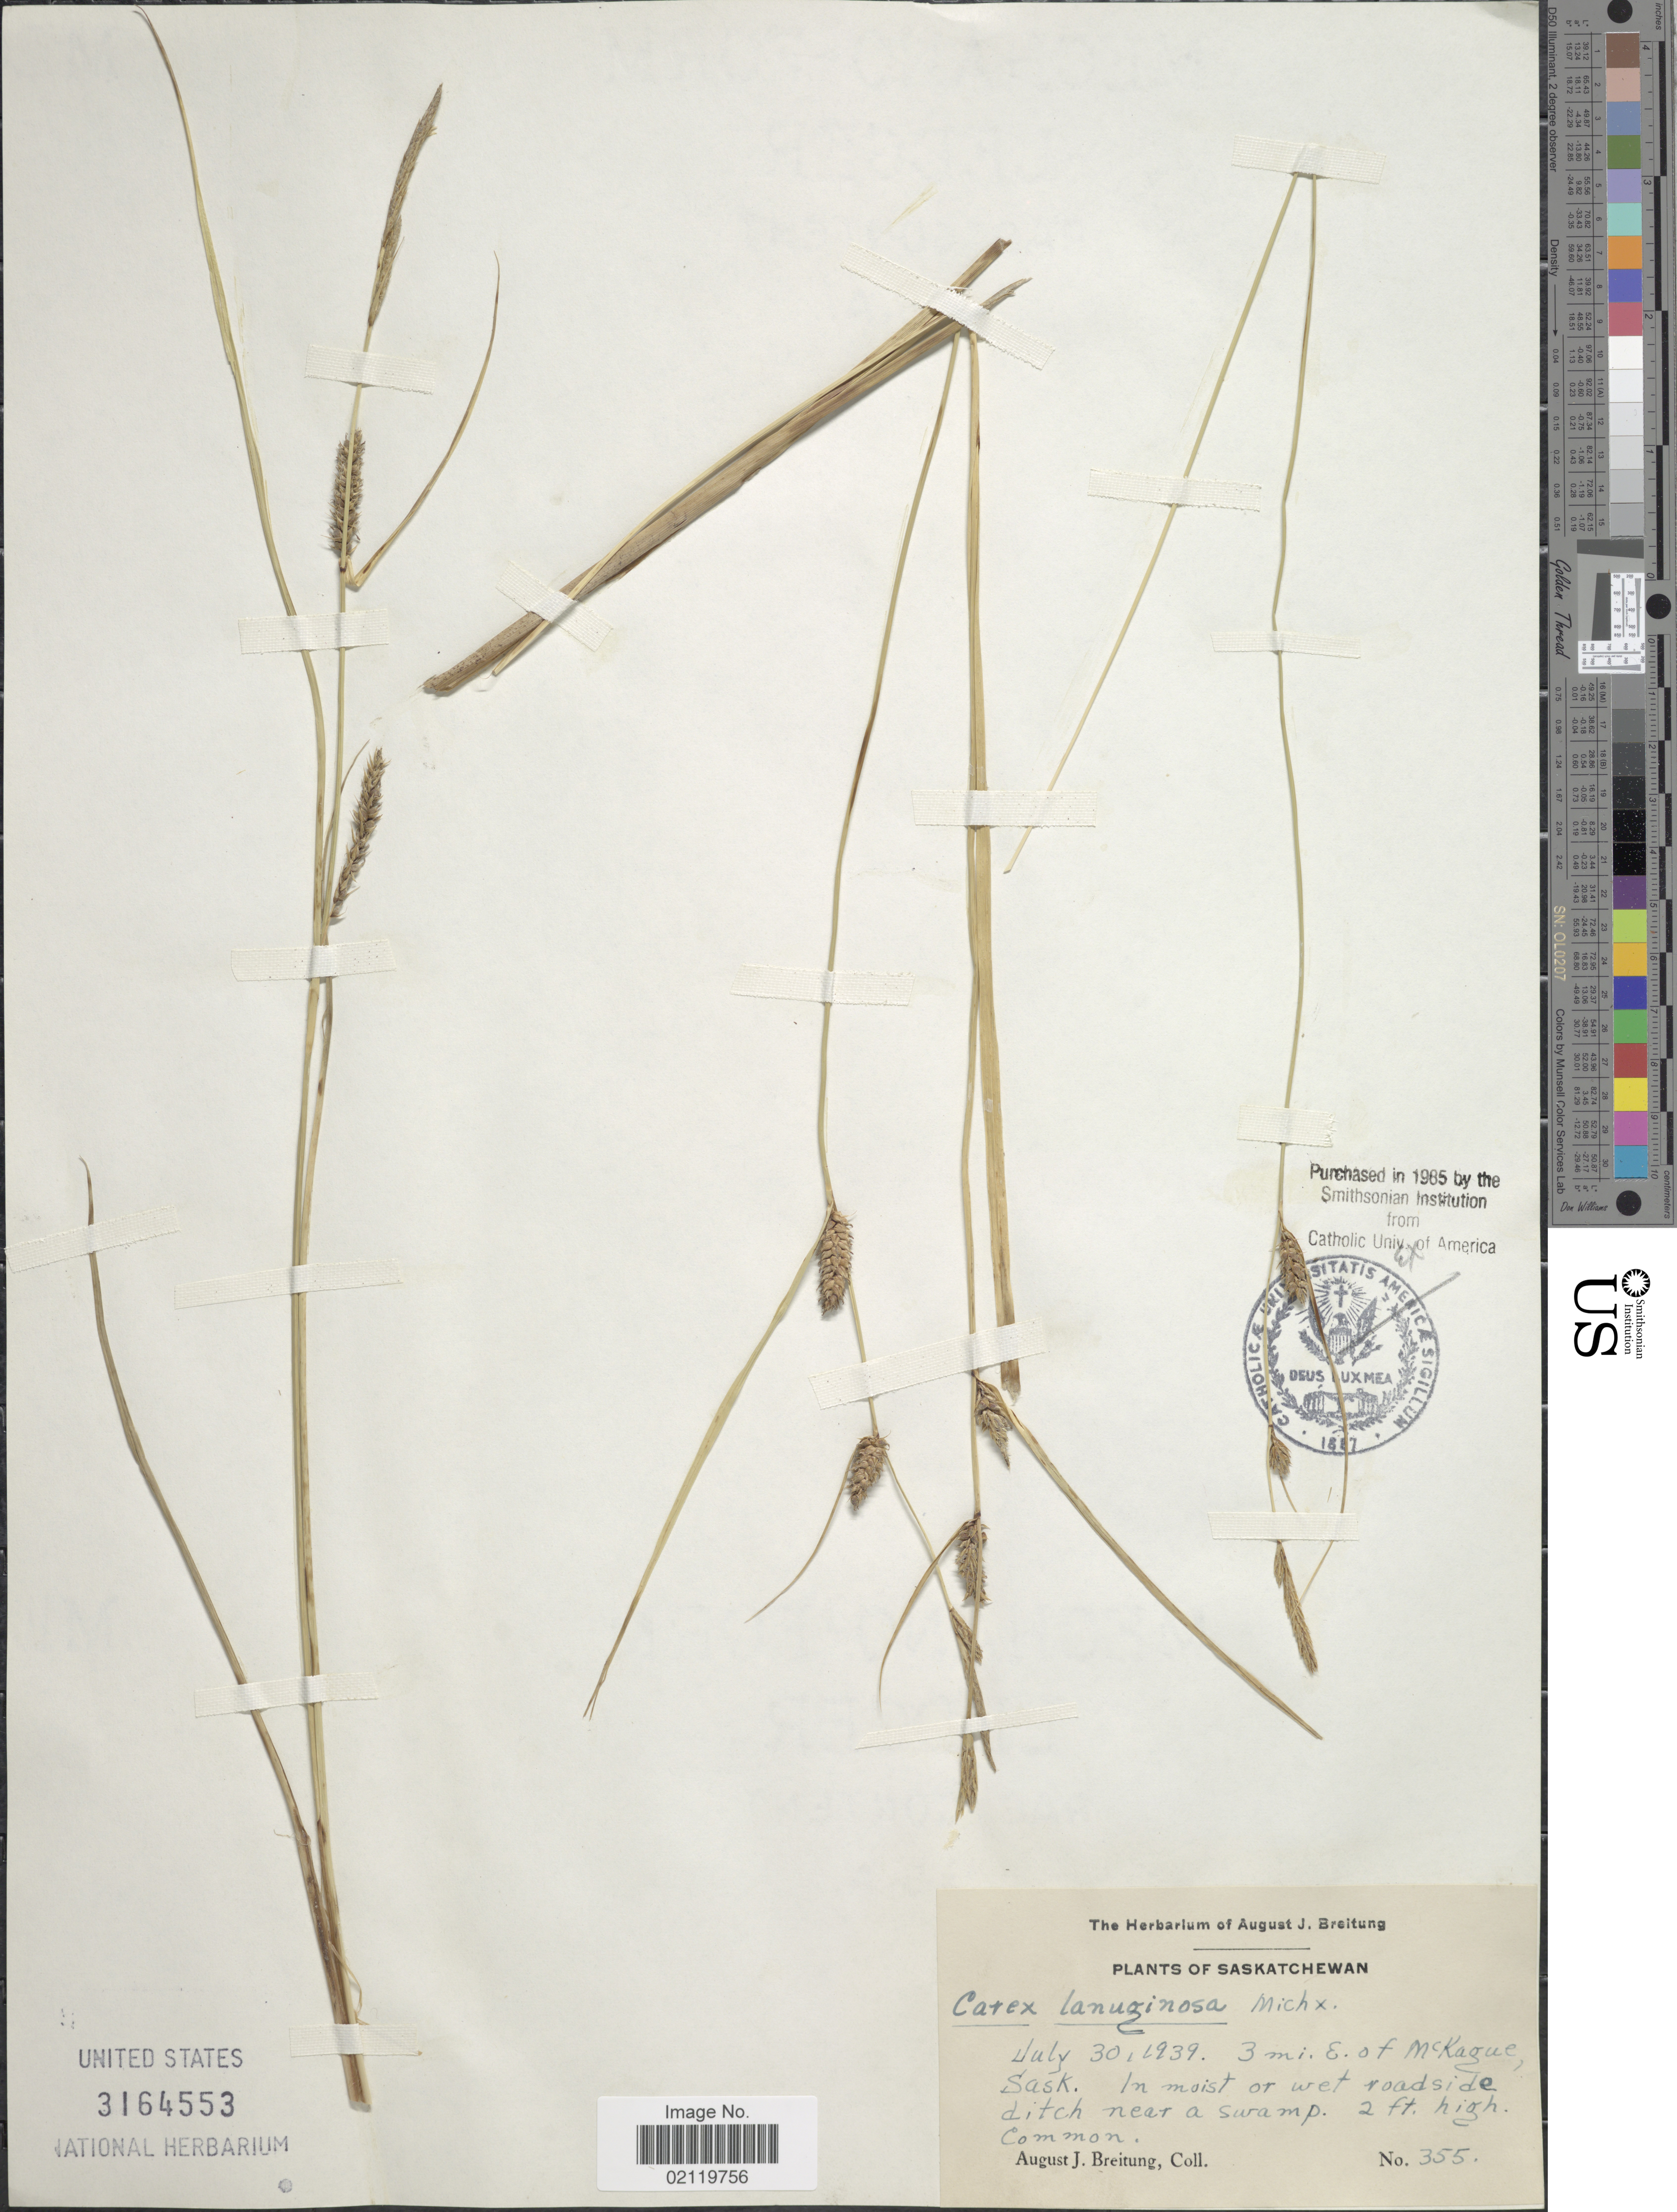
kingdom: Plantae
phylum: Tracheophyta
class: Liliopsida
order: Poales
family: Cyperaceae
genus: Carex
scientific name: Carex pellita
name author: Muhl. ex Willd.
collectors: A. Breitung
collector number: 355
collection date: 1939-07-30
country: Canada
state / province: Saskatchewan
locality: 3 mi. E. of McKague, Sask. In moist or wet roadside ditch near a swamp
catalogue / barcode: US 3164553